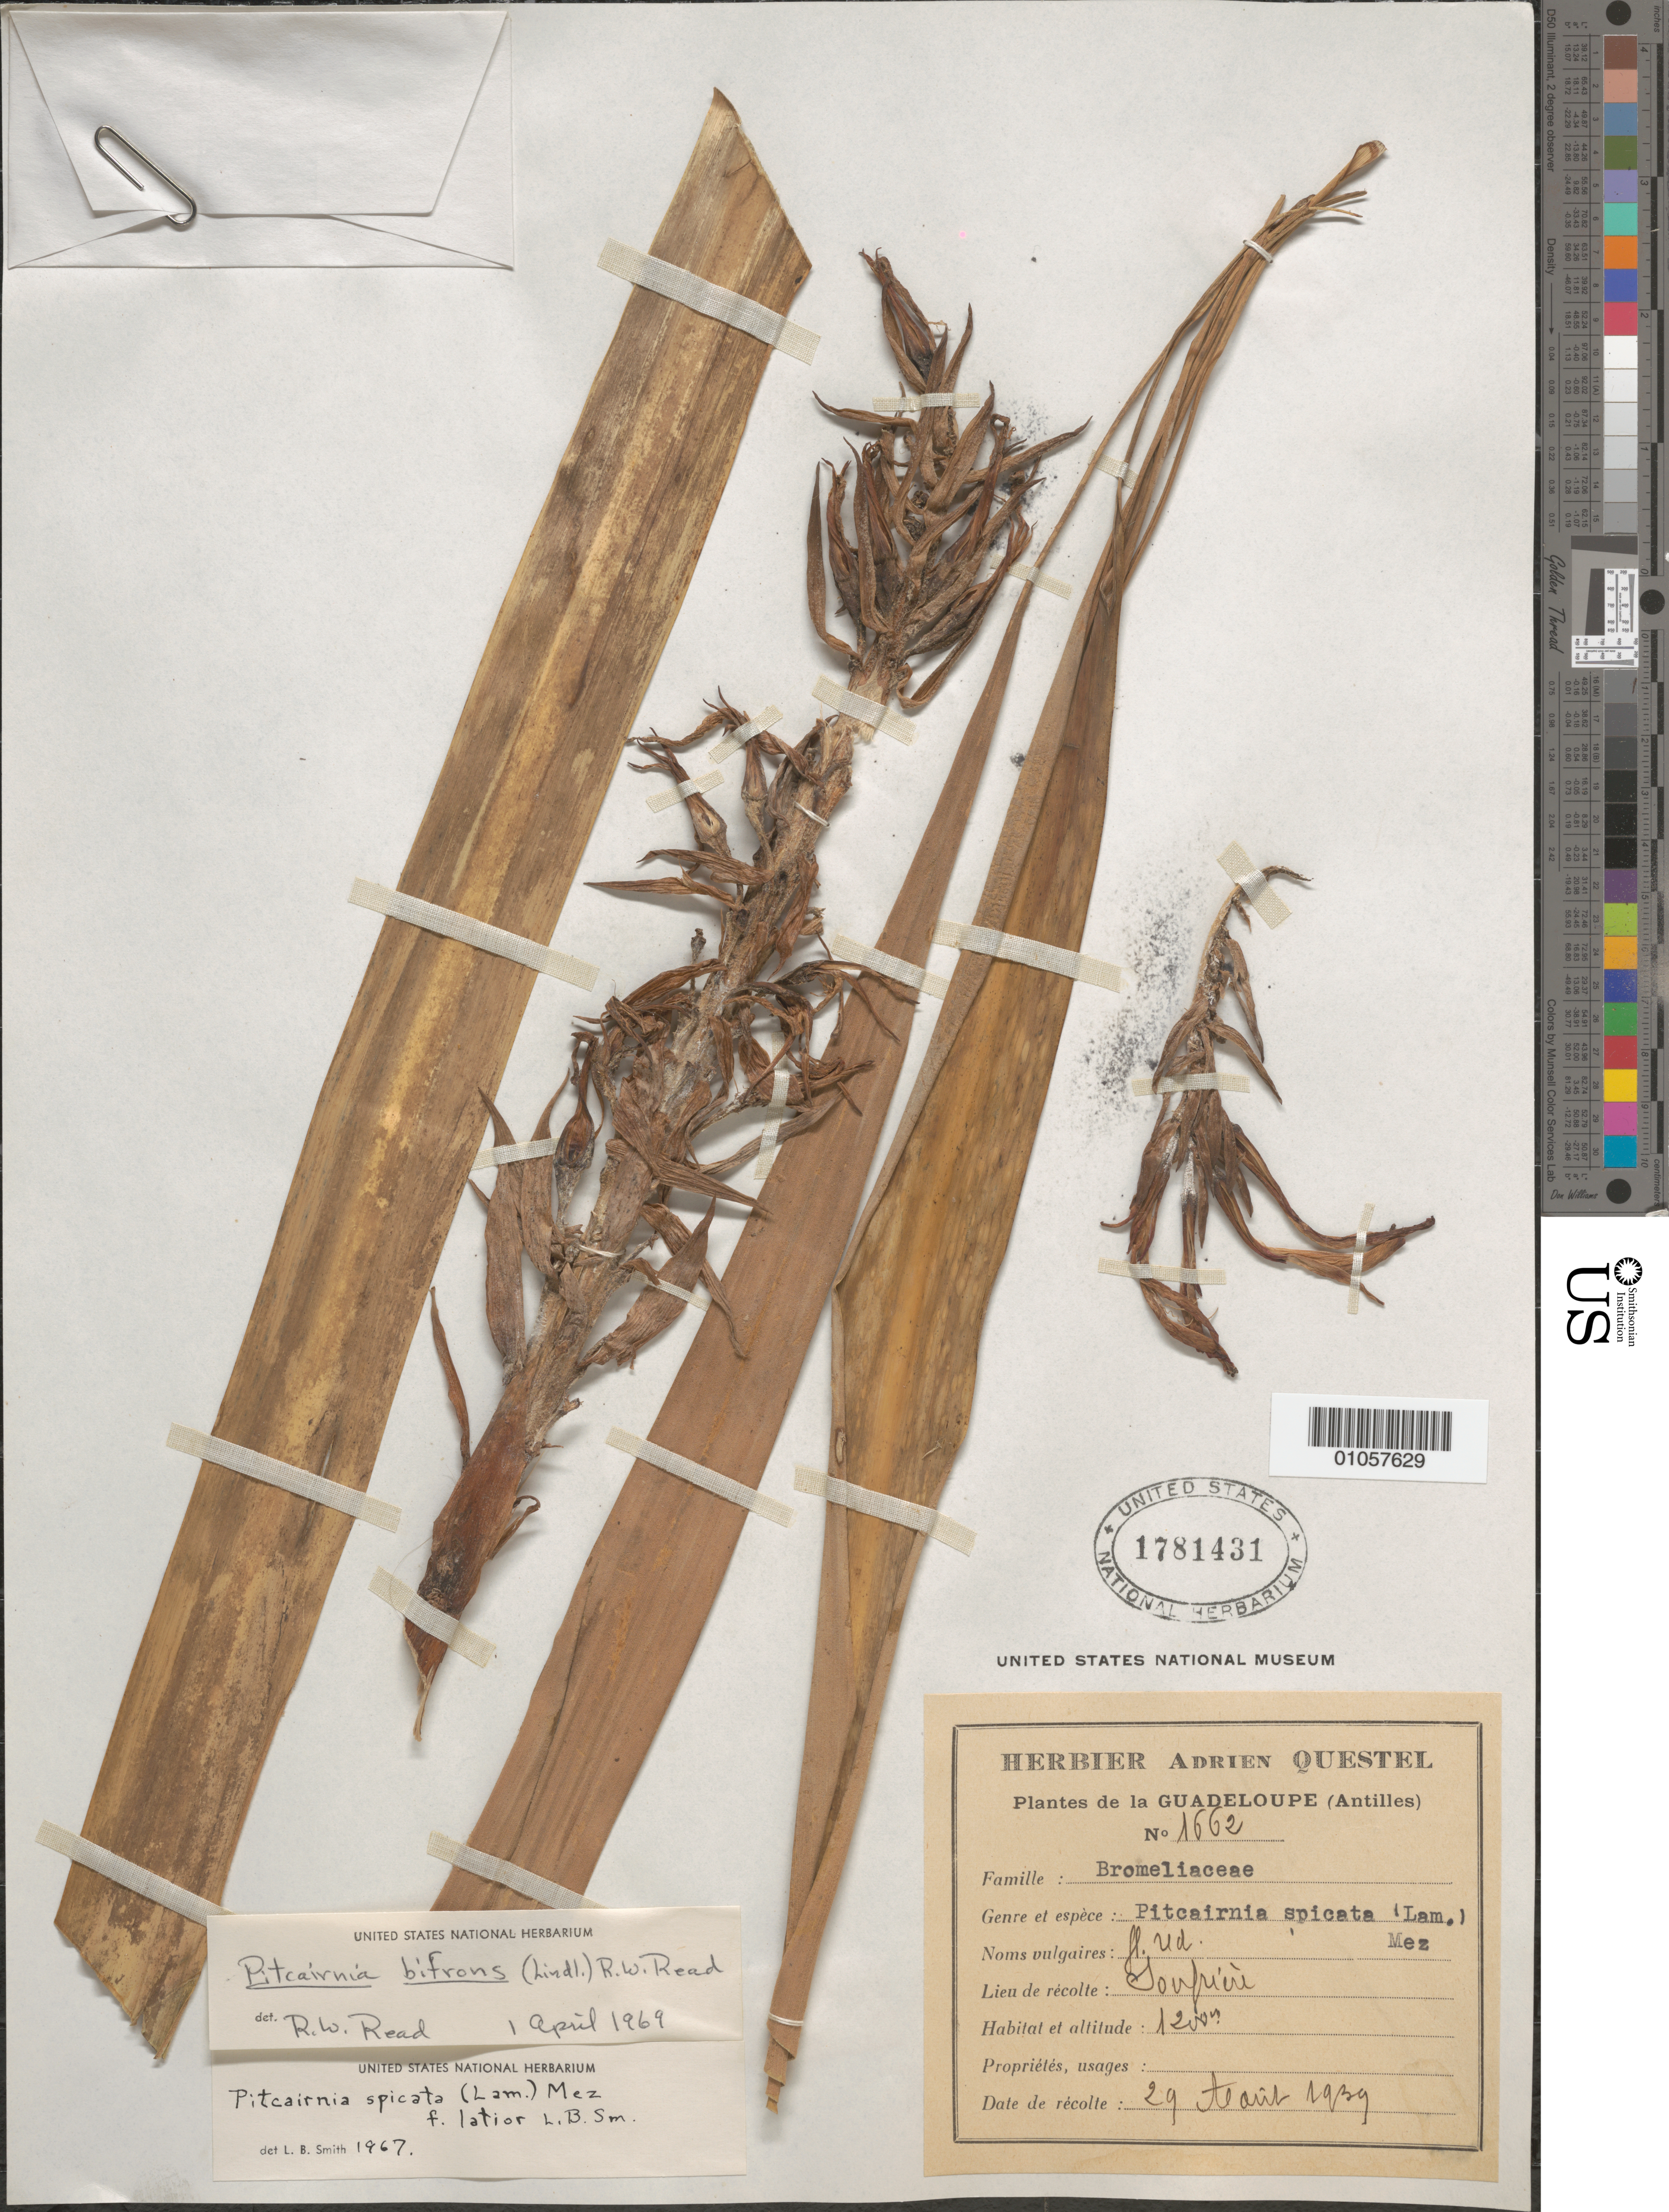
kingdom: Plantae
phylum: Tracheophyta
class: Liliopsida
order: Poales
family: Bromeliaceae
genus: Pitcairnia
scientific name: Pitcairnia bifrons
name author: (Lindl.) Read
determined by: Read, Robert W., (US), NMNH (UNITED STATES)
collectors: A. Questel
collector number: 1662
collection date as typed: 29 Apr 1939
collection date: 1939-04-29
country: Guadeloupe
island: Basse Terre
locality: Soufrière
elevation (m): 1200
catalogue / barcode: US 1781431